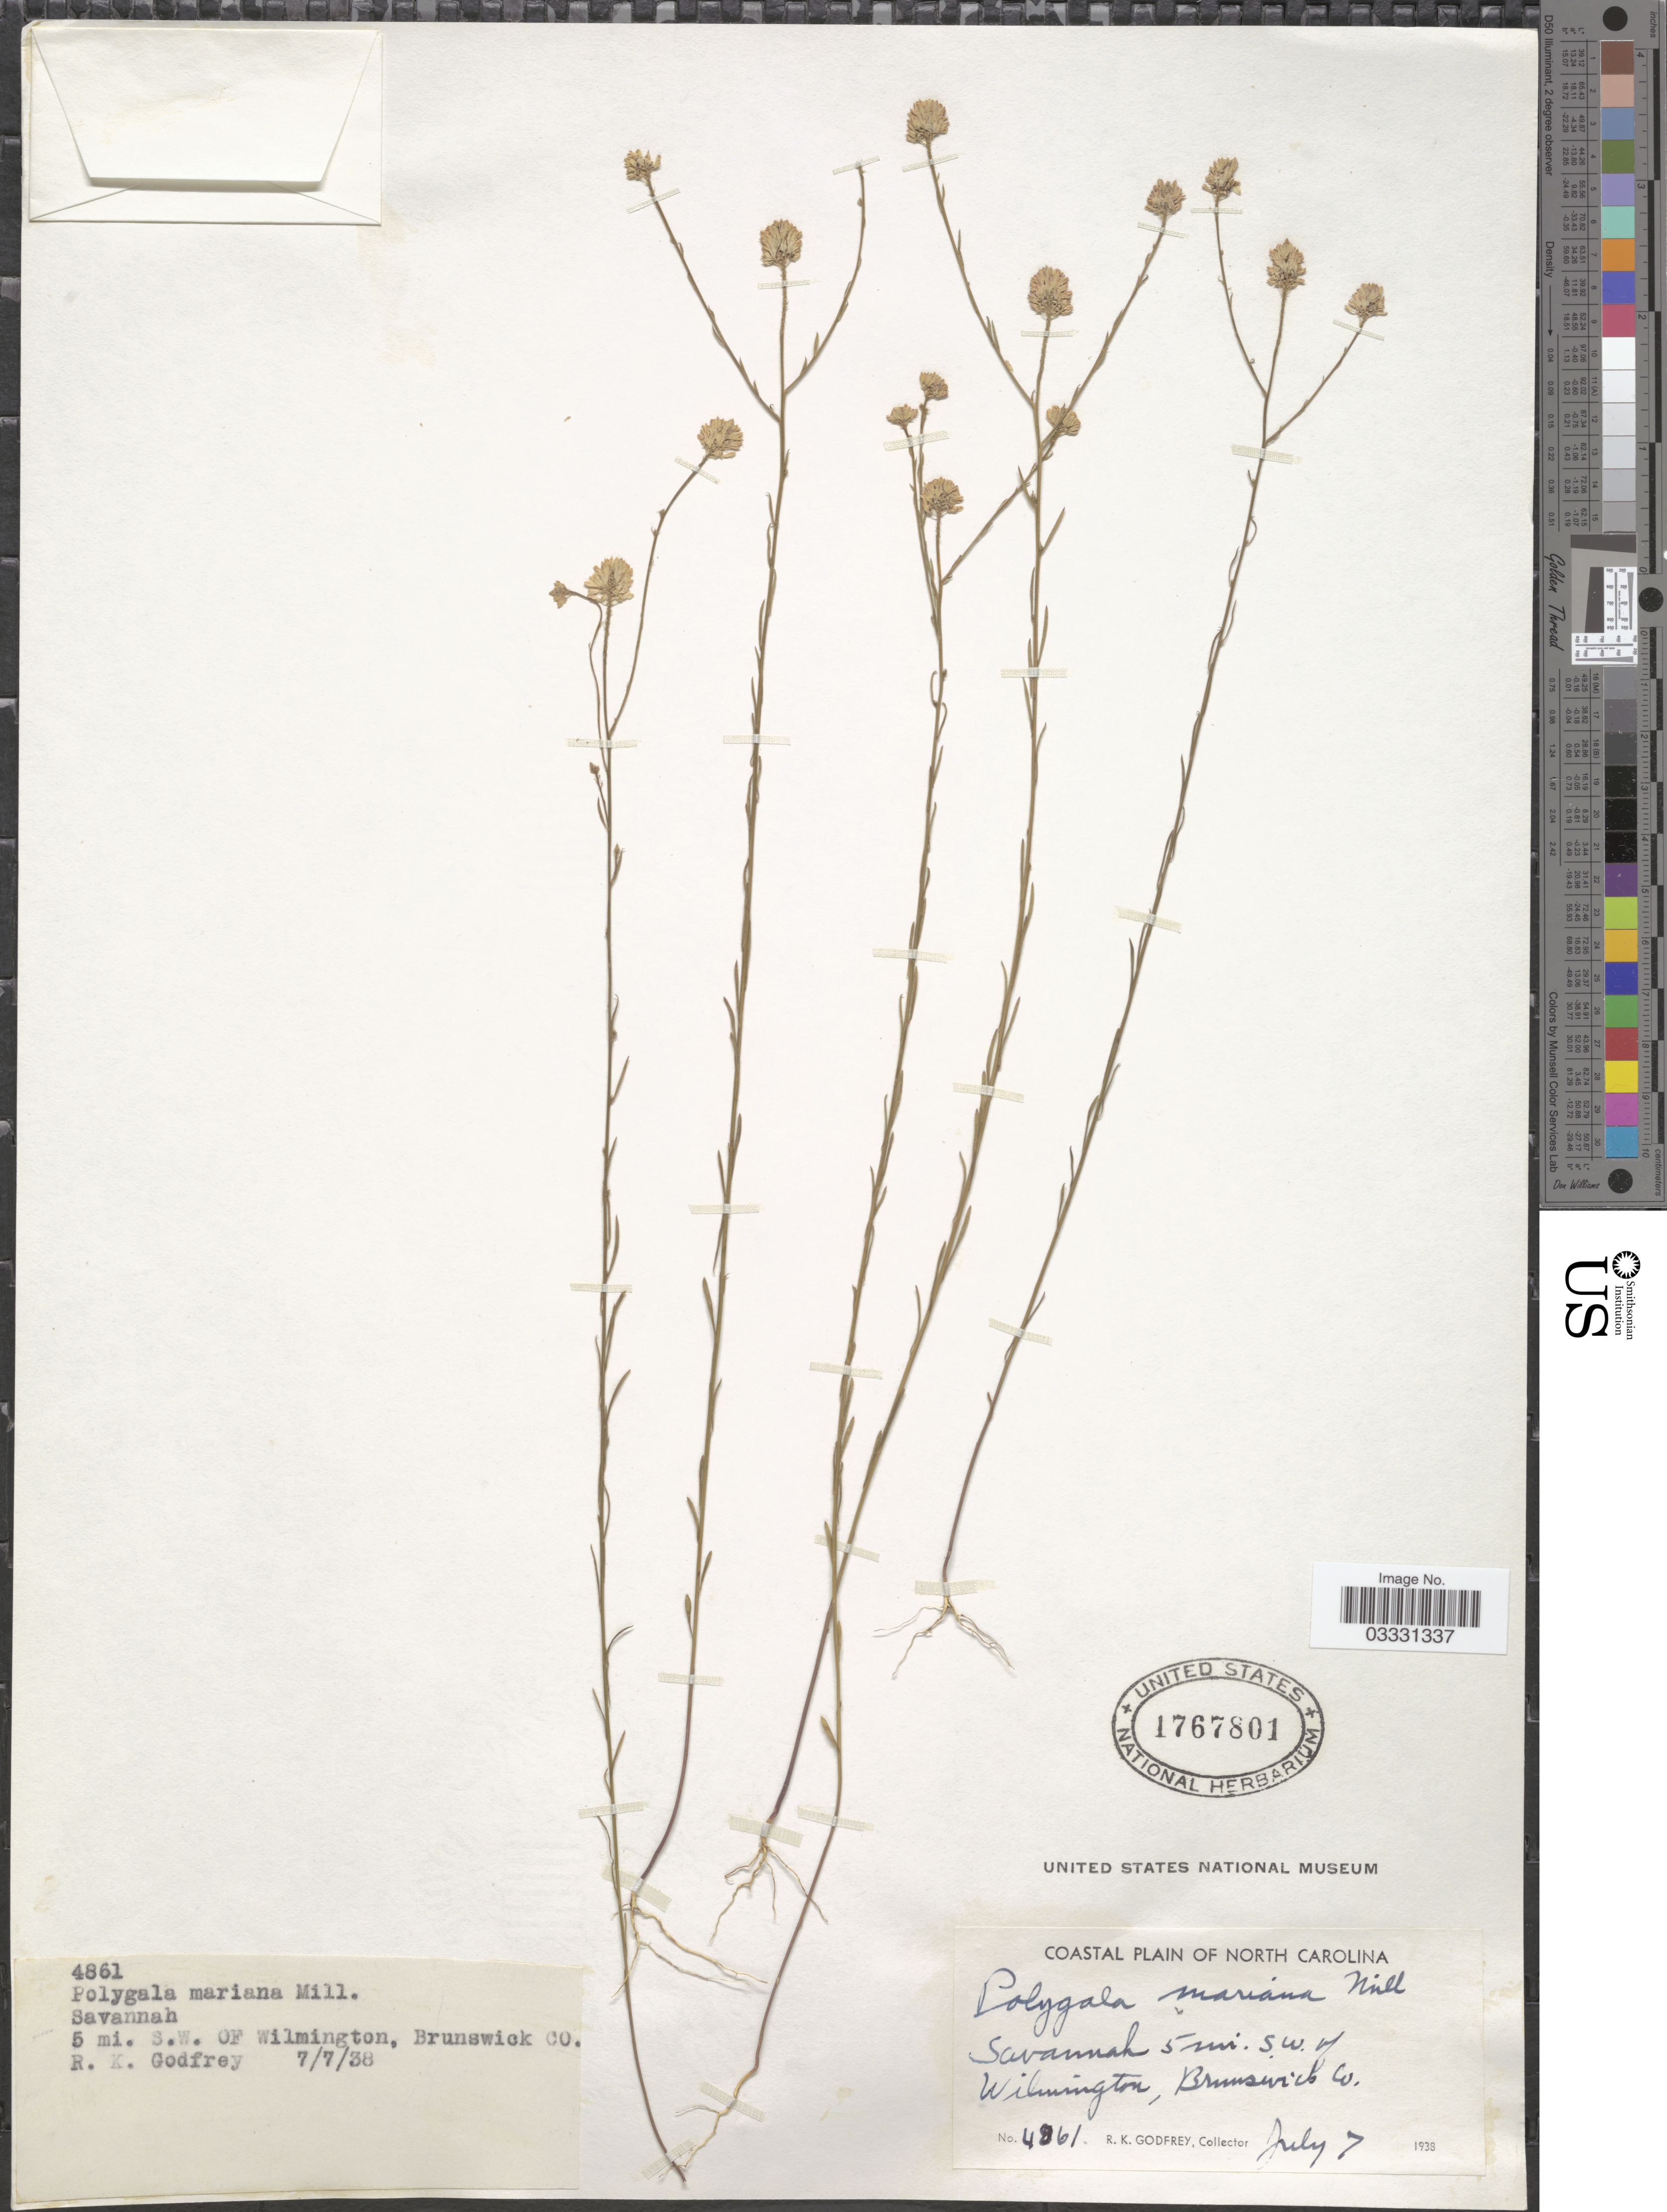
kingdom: Plantae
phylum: Tracheophyta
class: Magnoliopsida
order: Fabales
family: Polygalaceae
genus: Polygala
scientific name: Polygala mariana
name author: Mill.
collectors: R. K. Godfrey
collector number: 4861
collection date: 1938-07-07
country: United States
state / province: North Carolina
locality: Coastal Plain of North Carolina. 5 mi. S.W. of Wilmington, Brunswick Co.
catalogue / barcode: US 1767801